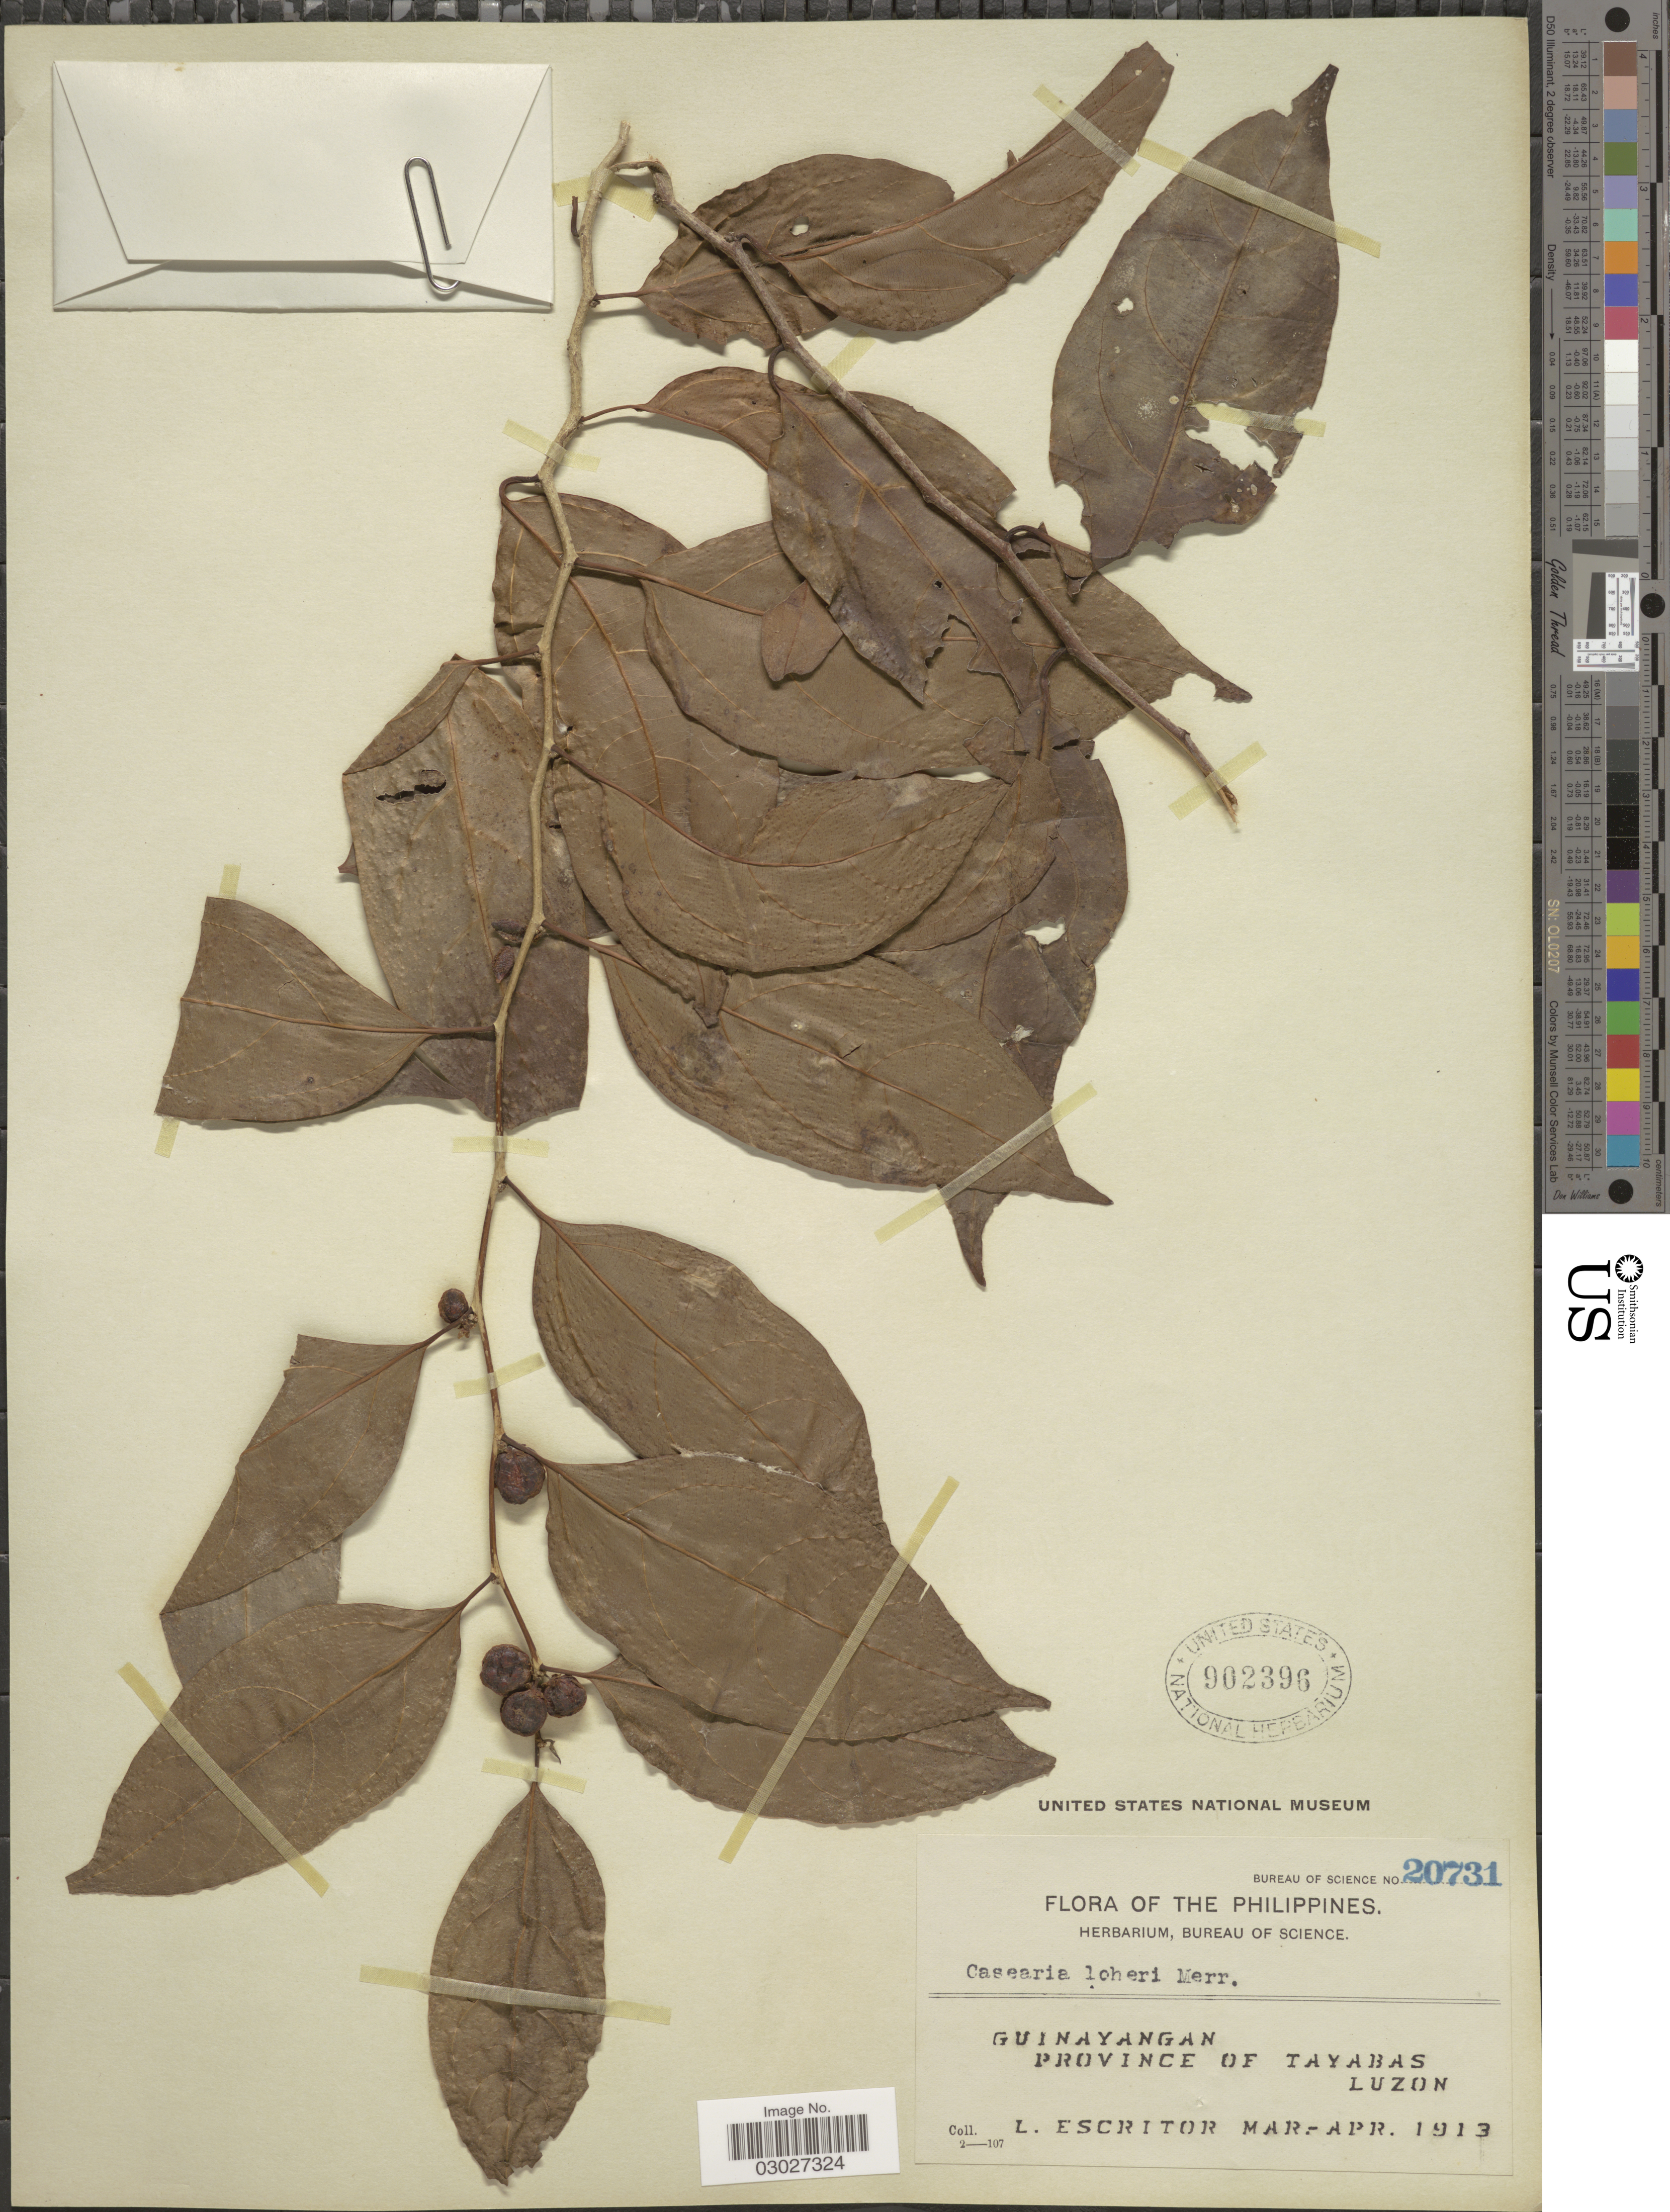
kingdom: Plantae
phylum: Tracheophyta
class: Magnoliopsida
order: Malpighiales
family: Salicaceae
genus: Casearia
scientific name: Casearia loheri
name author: Merr.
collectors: L. Escritor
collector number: Bureau of science 0731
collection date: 1913-03/1913-04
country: Philippines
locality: Guinayangan, Province of Tayabas, Luzon.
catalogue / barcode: US 902396